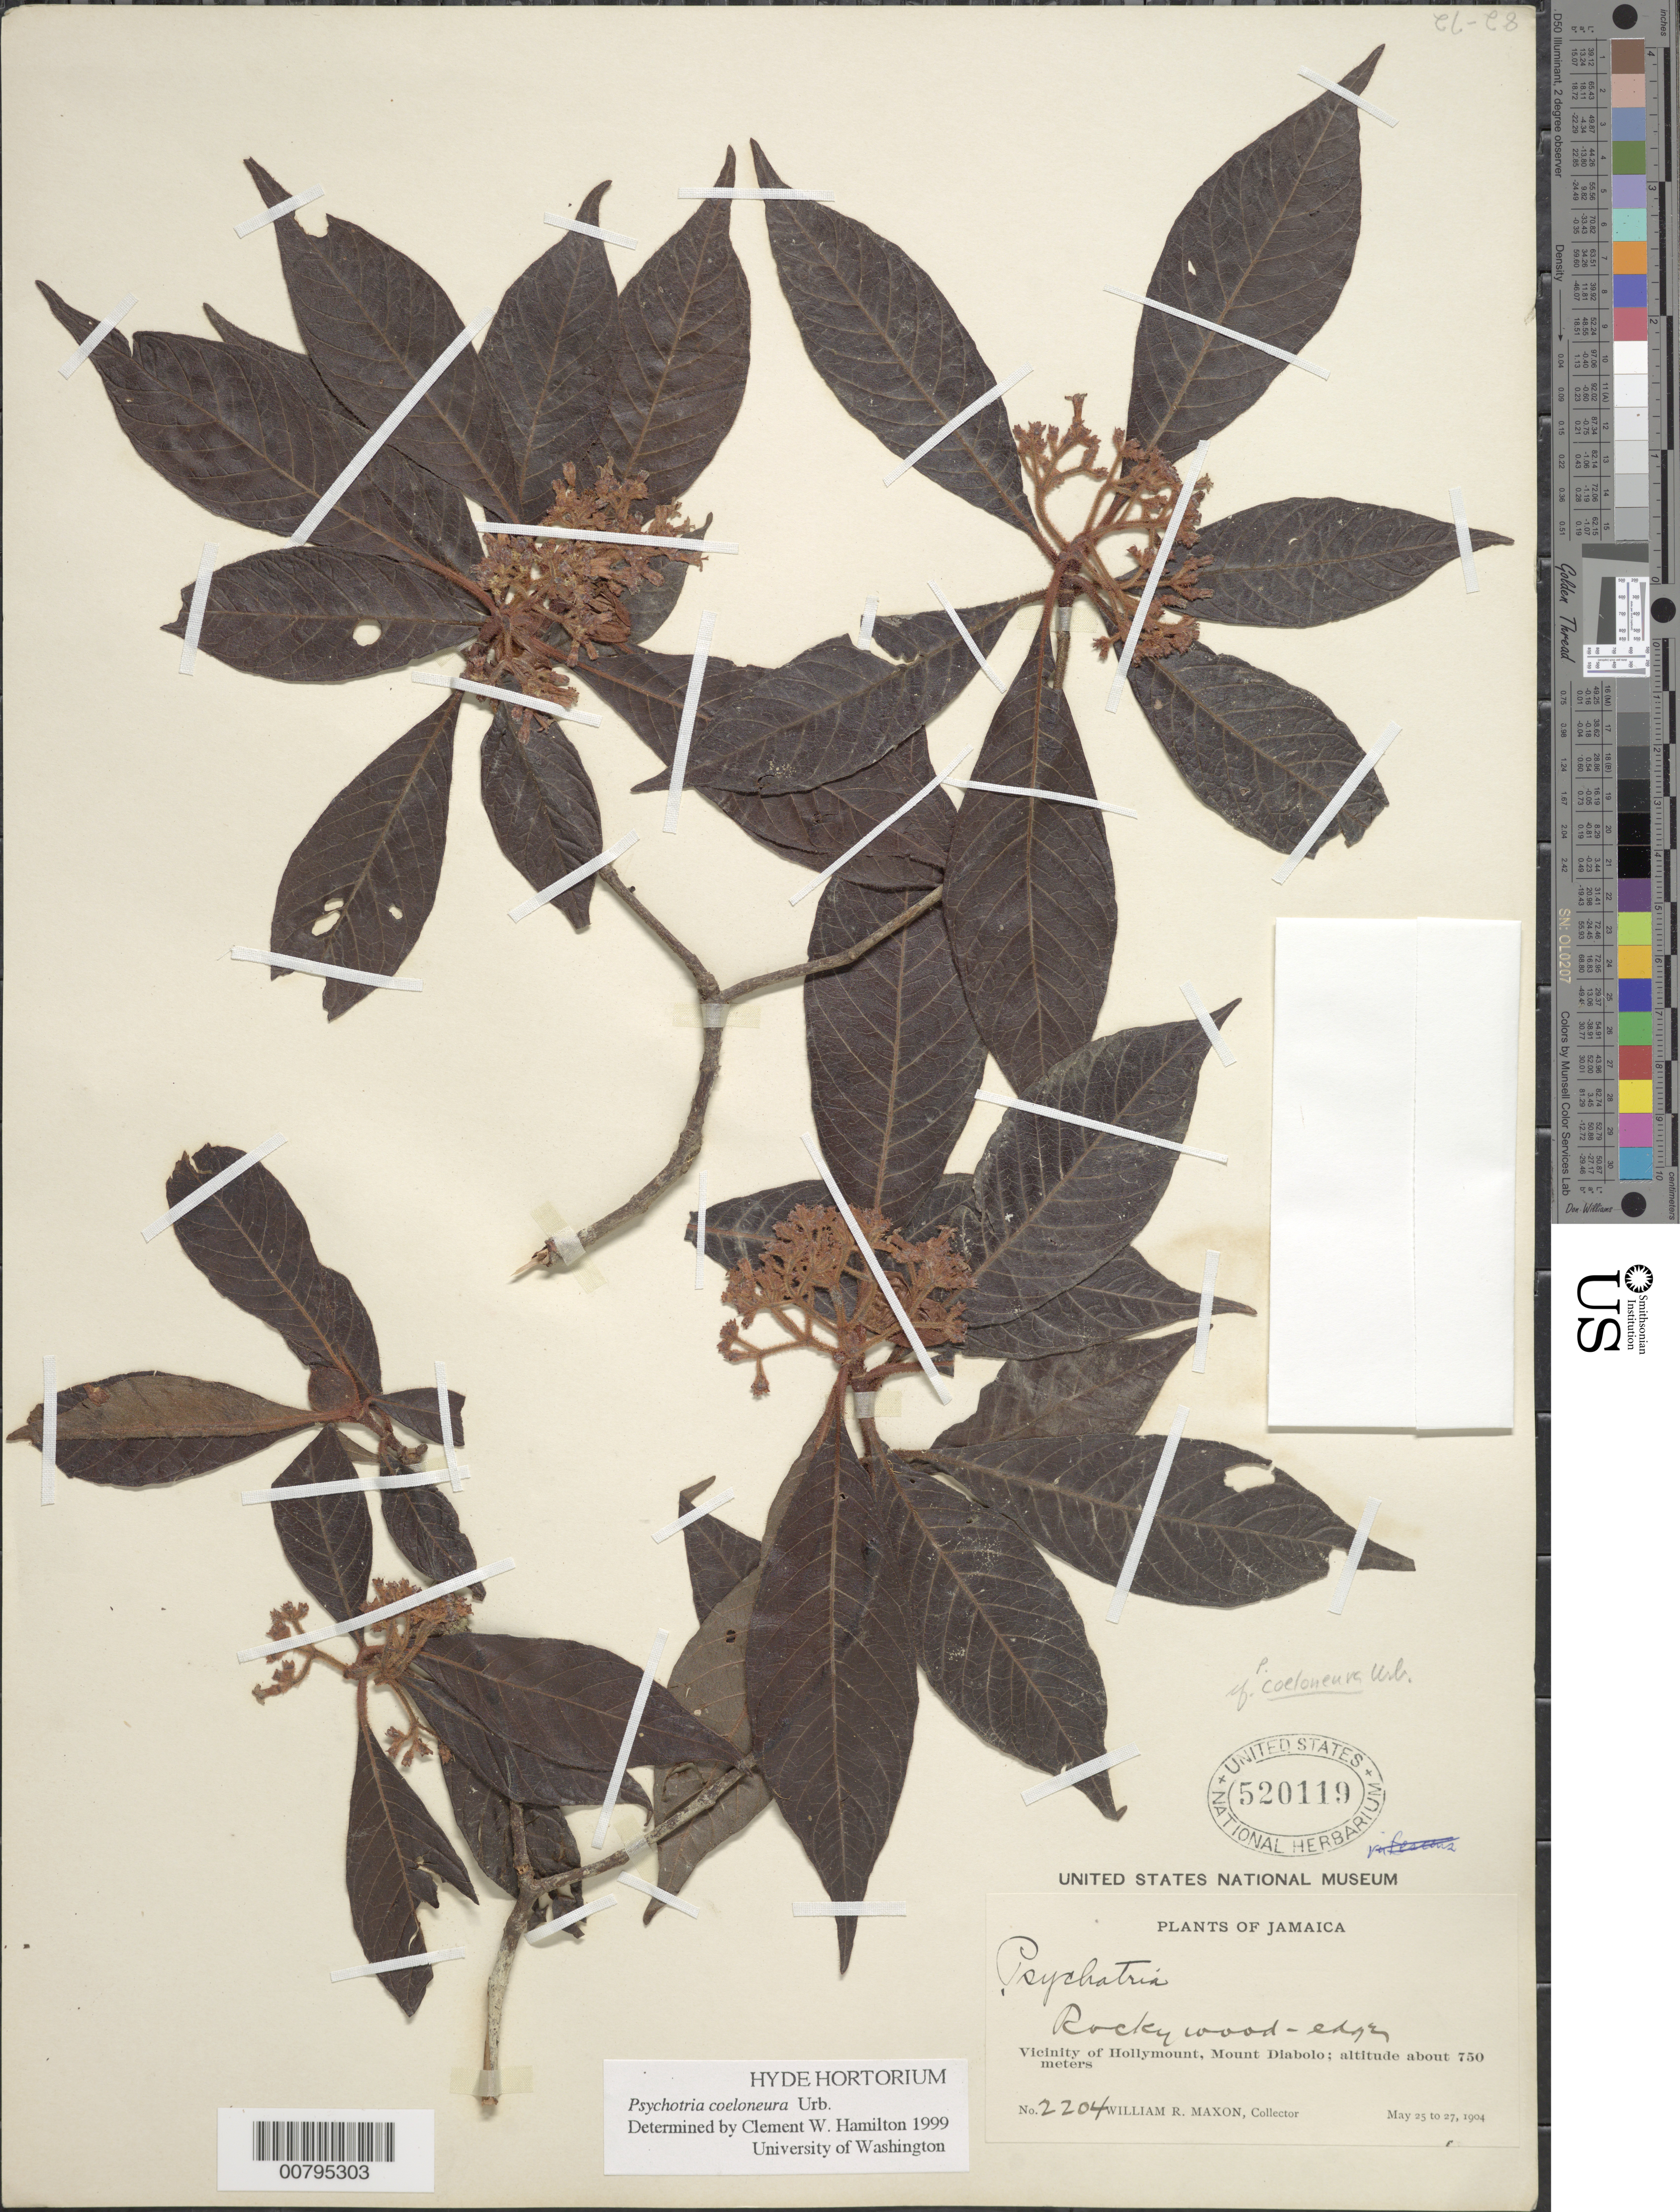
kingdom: Plantae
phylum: Tracheophyta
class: Magnoliopsida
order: Gentianales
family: Rubiaceae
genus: Psychotria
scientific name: Psychotria coeloneura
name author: Urb.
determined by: Hamilton, C. W.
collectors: W. R. Maxon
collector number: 2204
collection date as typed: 25 May 1904 to 27 May 1904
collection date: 1904-05-25/1904-05-27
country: Jamaica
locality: Vicinity of Hollymount, Mt. Diablo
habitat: Rocky woods edges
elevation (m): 750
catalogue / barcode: US 520119